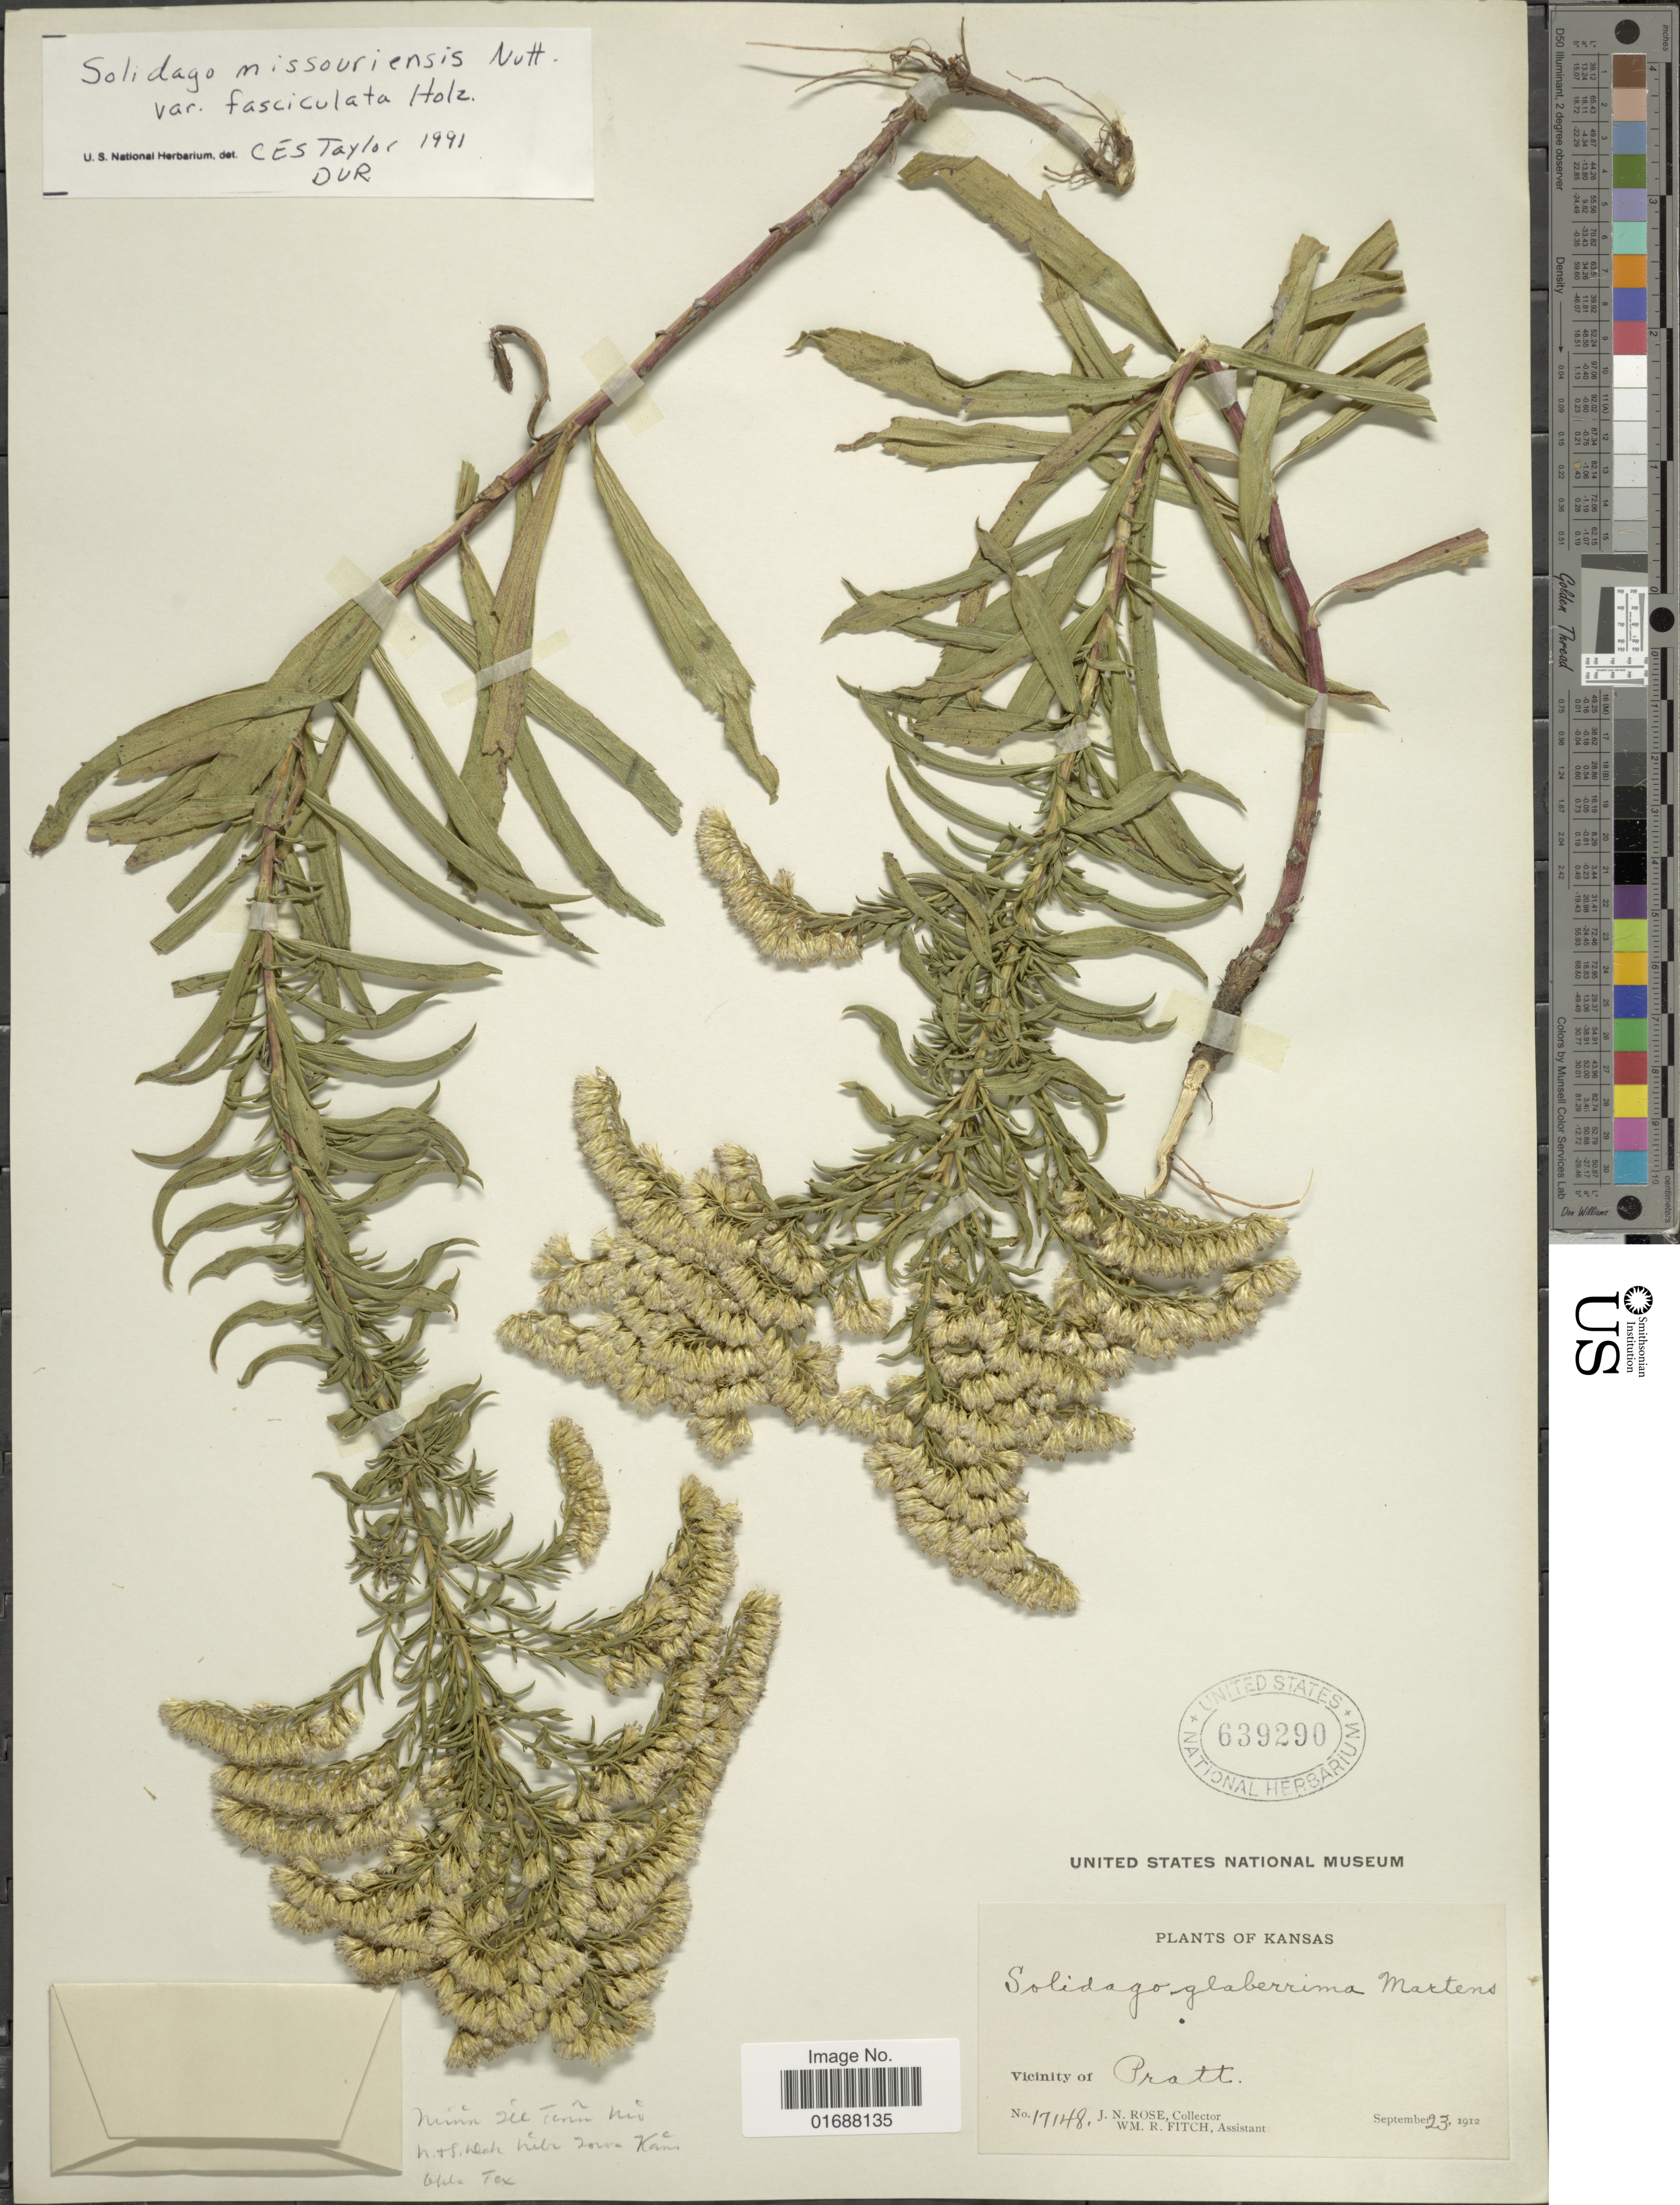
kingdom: Plantae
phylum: Tracheophyta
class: Magnoliopsida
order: Asterales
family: Asteraceae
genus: Solidago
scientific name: Solidago missouriensis var. fasciculata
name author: Holz.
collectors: J. N. Rose & W. R. Fitch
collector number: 17148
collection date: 1912-09-23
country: United States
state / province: Kansas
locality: Vicinity of Pratt.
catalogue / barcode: US 639290